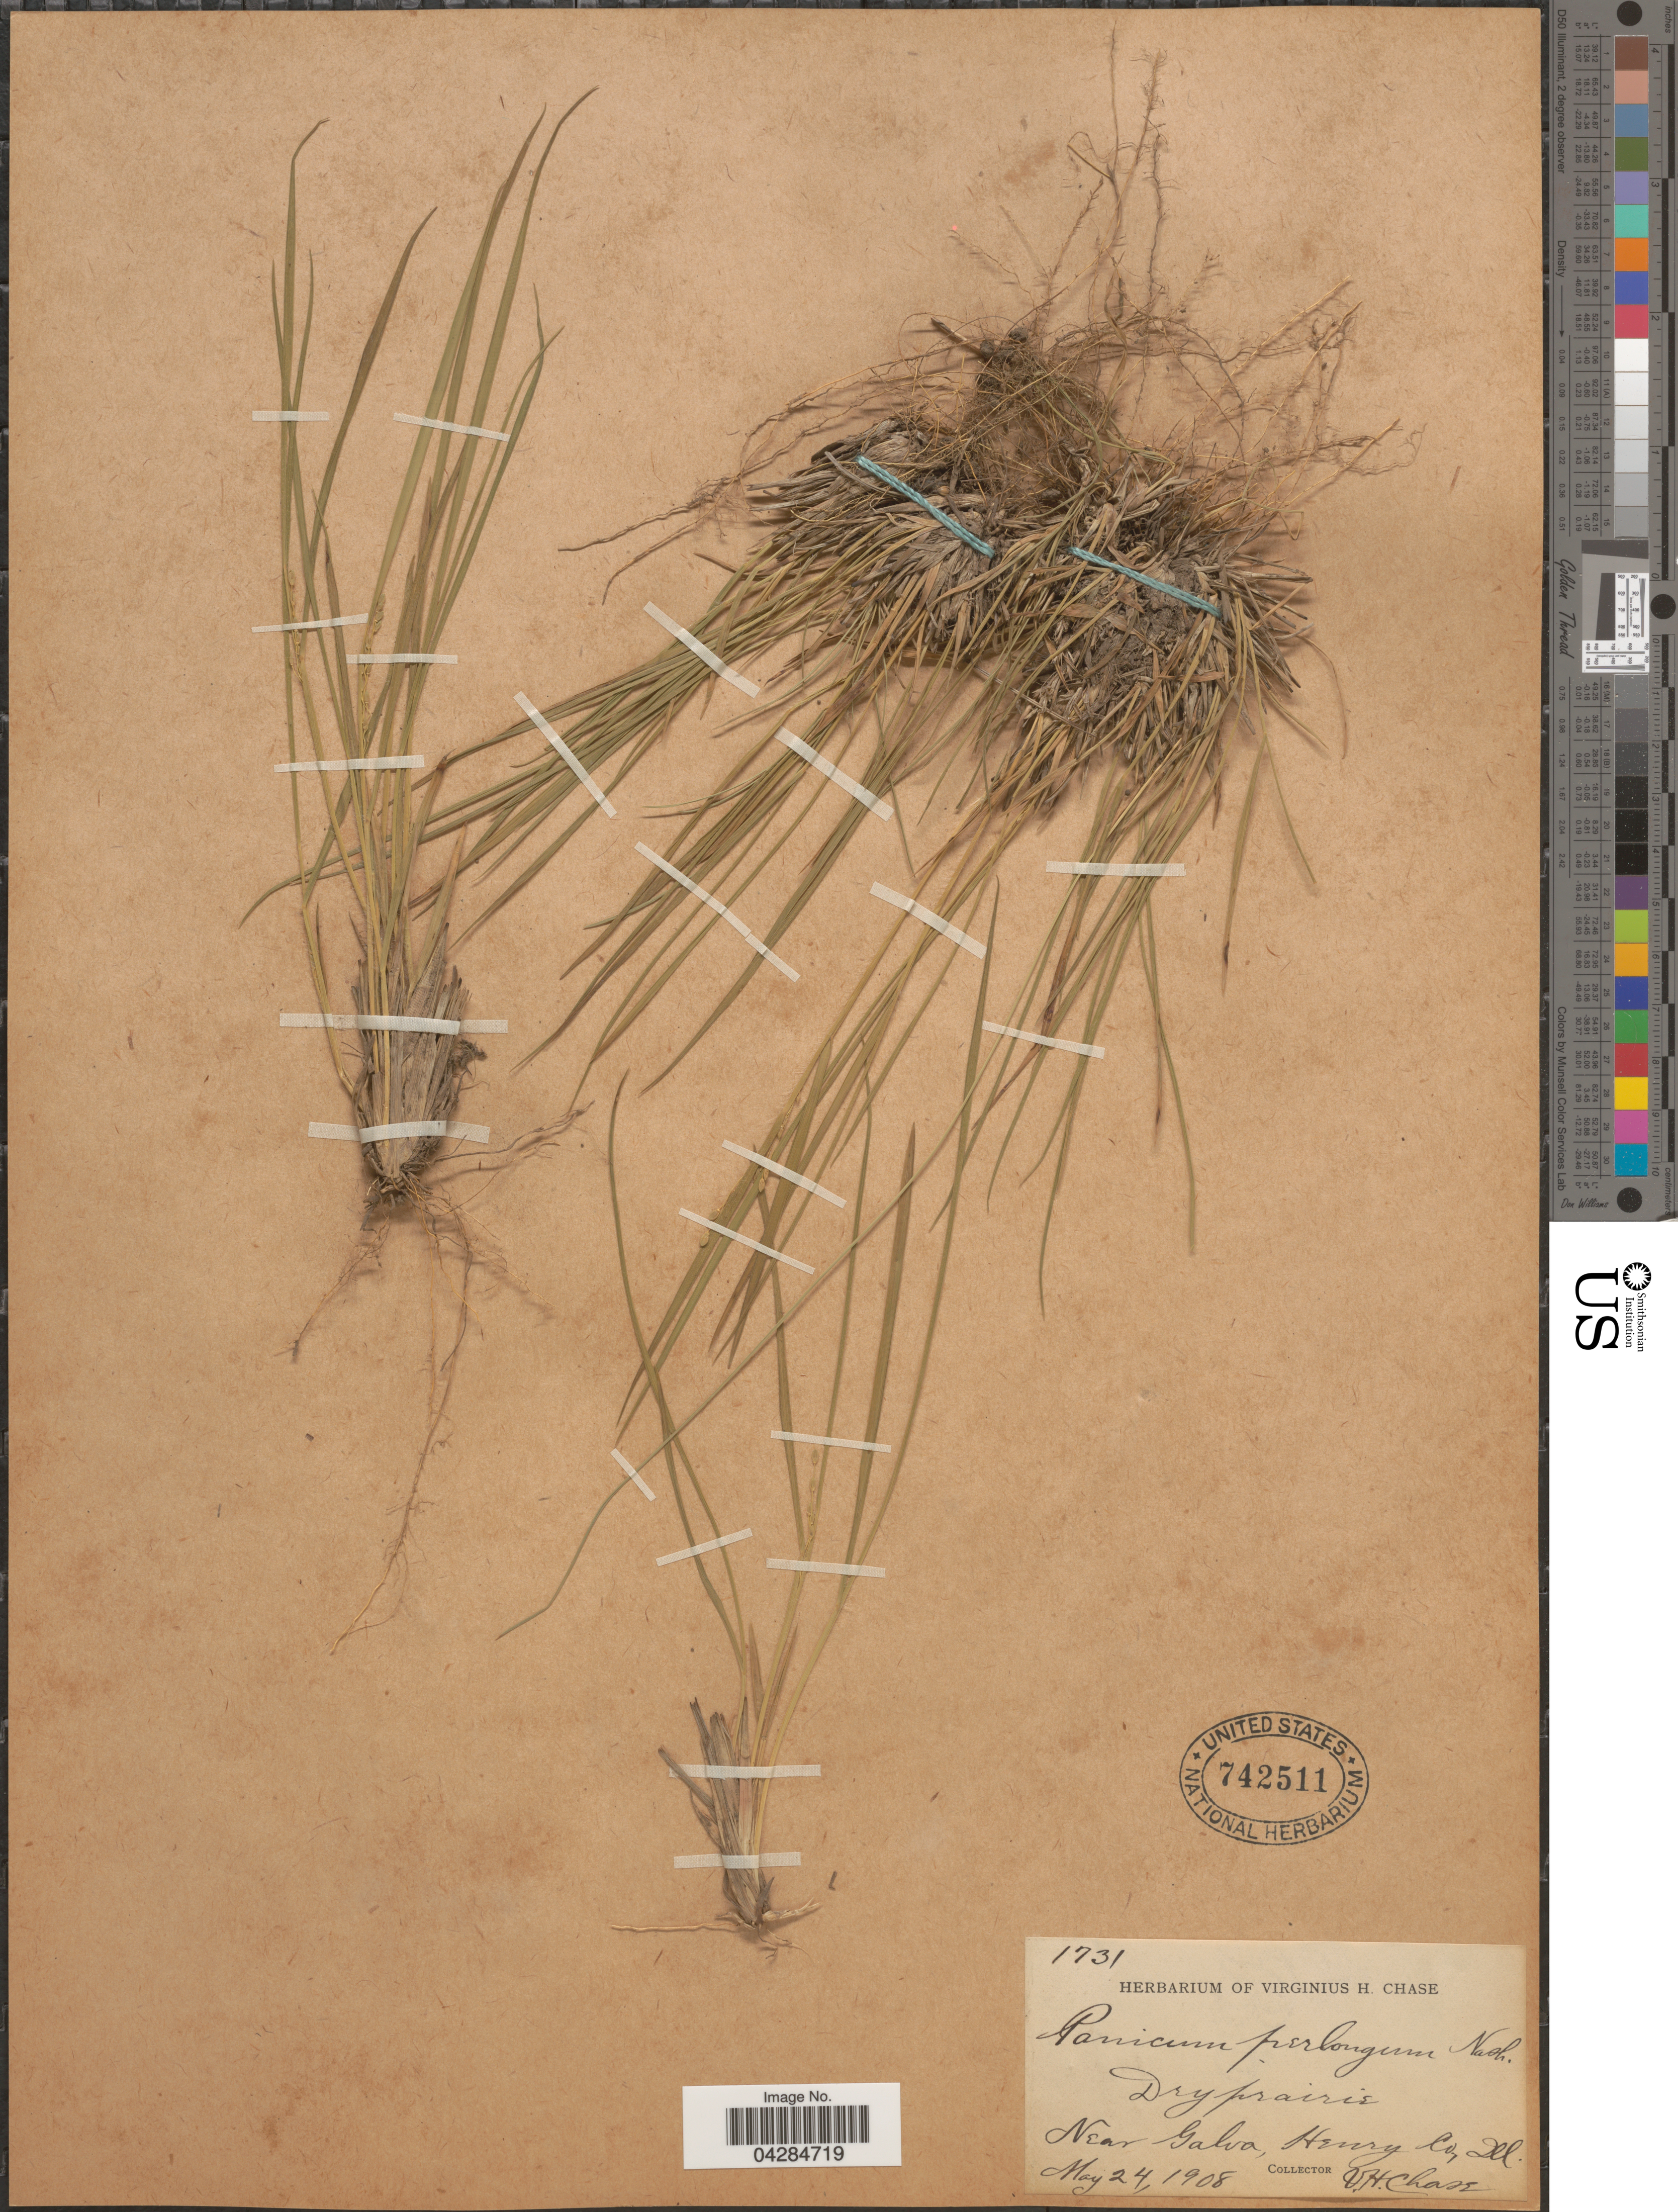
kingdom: Plantae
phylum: Tracheophyta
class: Liliopsida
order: Poales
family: Poaceae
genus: Dichanthelium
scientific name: Dichanthelium perlongum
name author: (Nash) Freckmann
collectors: V. H. Chase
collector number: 1731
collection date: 1908-05-24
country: United States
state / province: Illinois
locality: Near Galva, Henry Co.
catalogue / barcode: US 742511